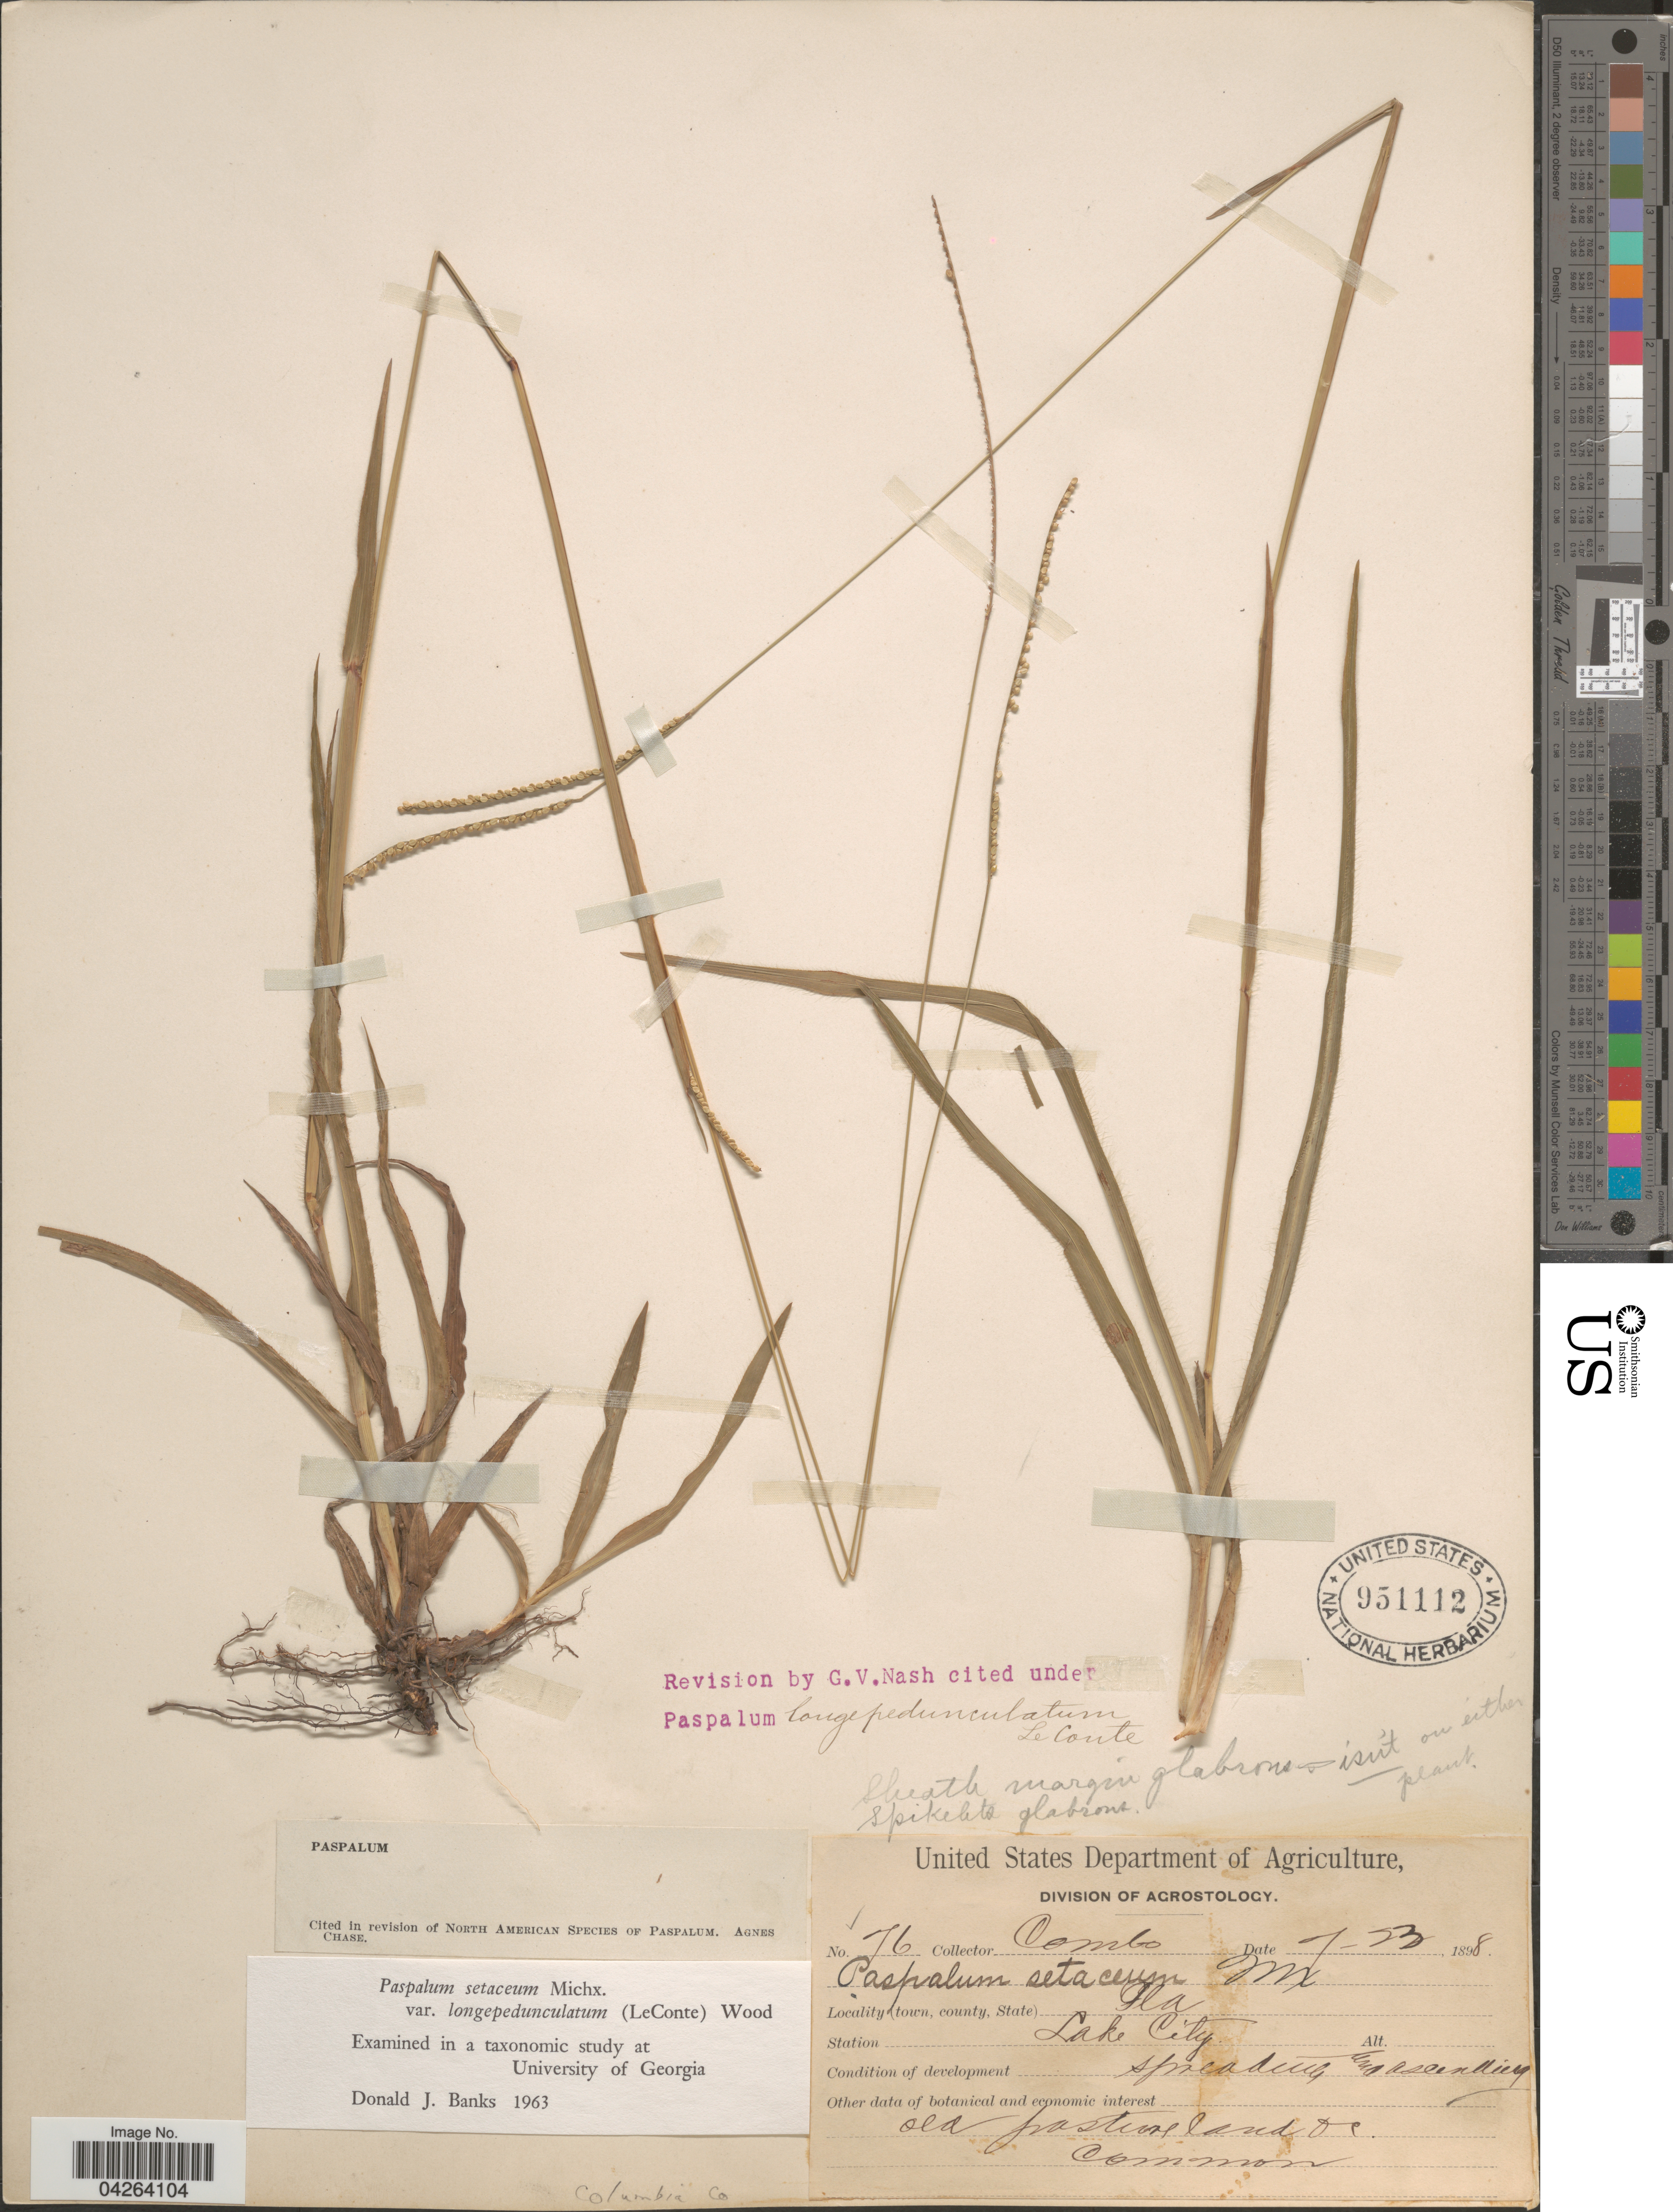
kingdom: Plantae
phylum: Tracheophyta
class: Liliopsida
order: Poales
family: Poaceae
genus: Paspalum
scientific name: Paspalum setaceum var. longipedunculatum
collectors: -. Combs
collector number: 76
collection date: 1898-07-23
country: United States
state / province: Florida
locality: Lake City. Columbia Co.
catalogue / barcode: US 951112